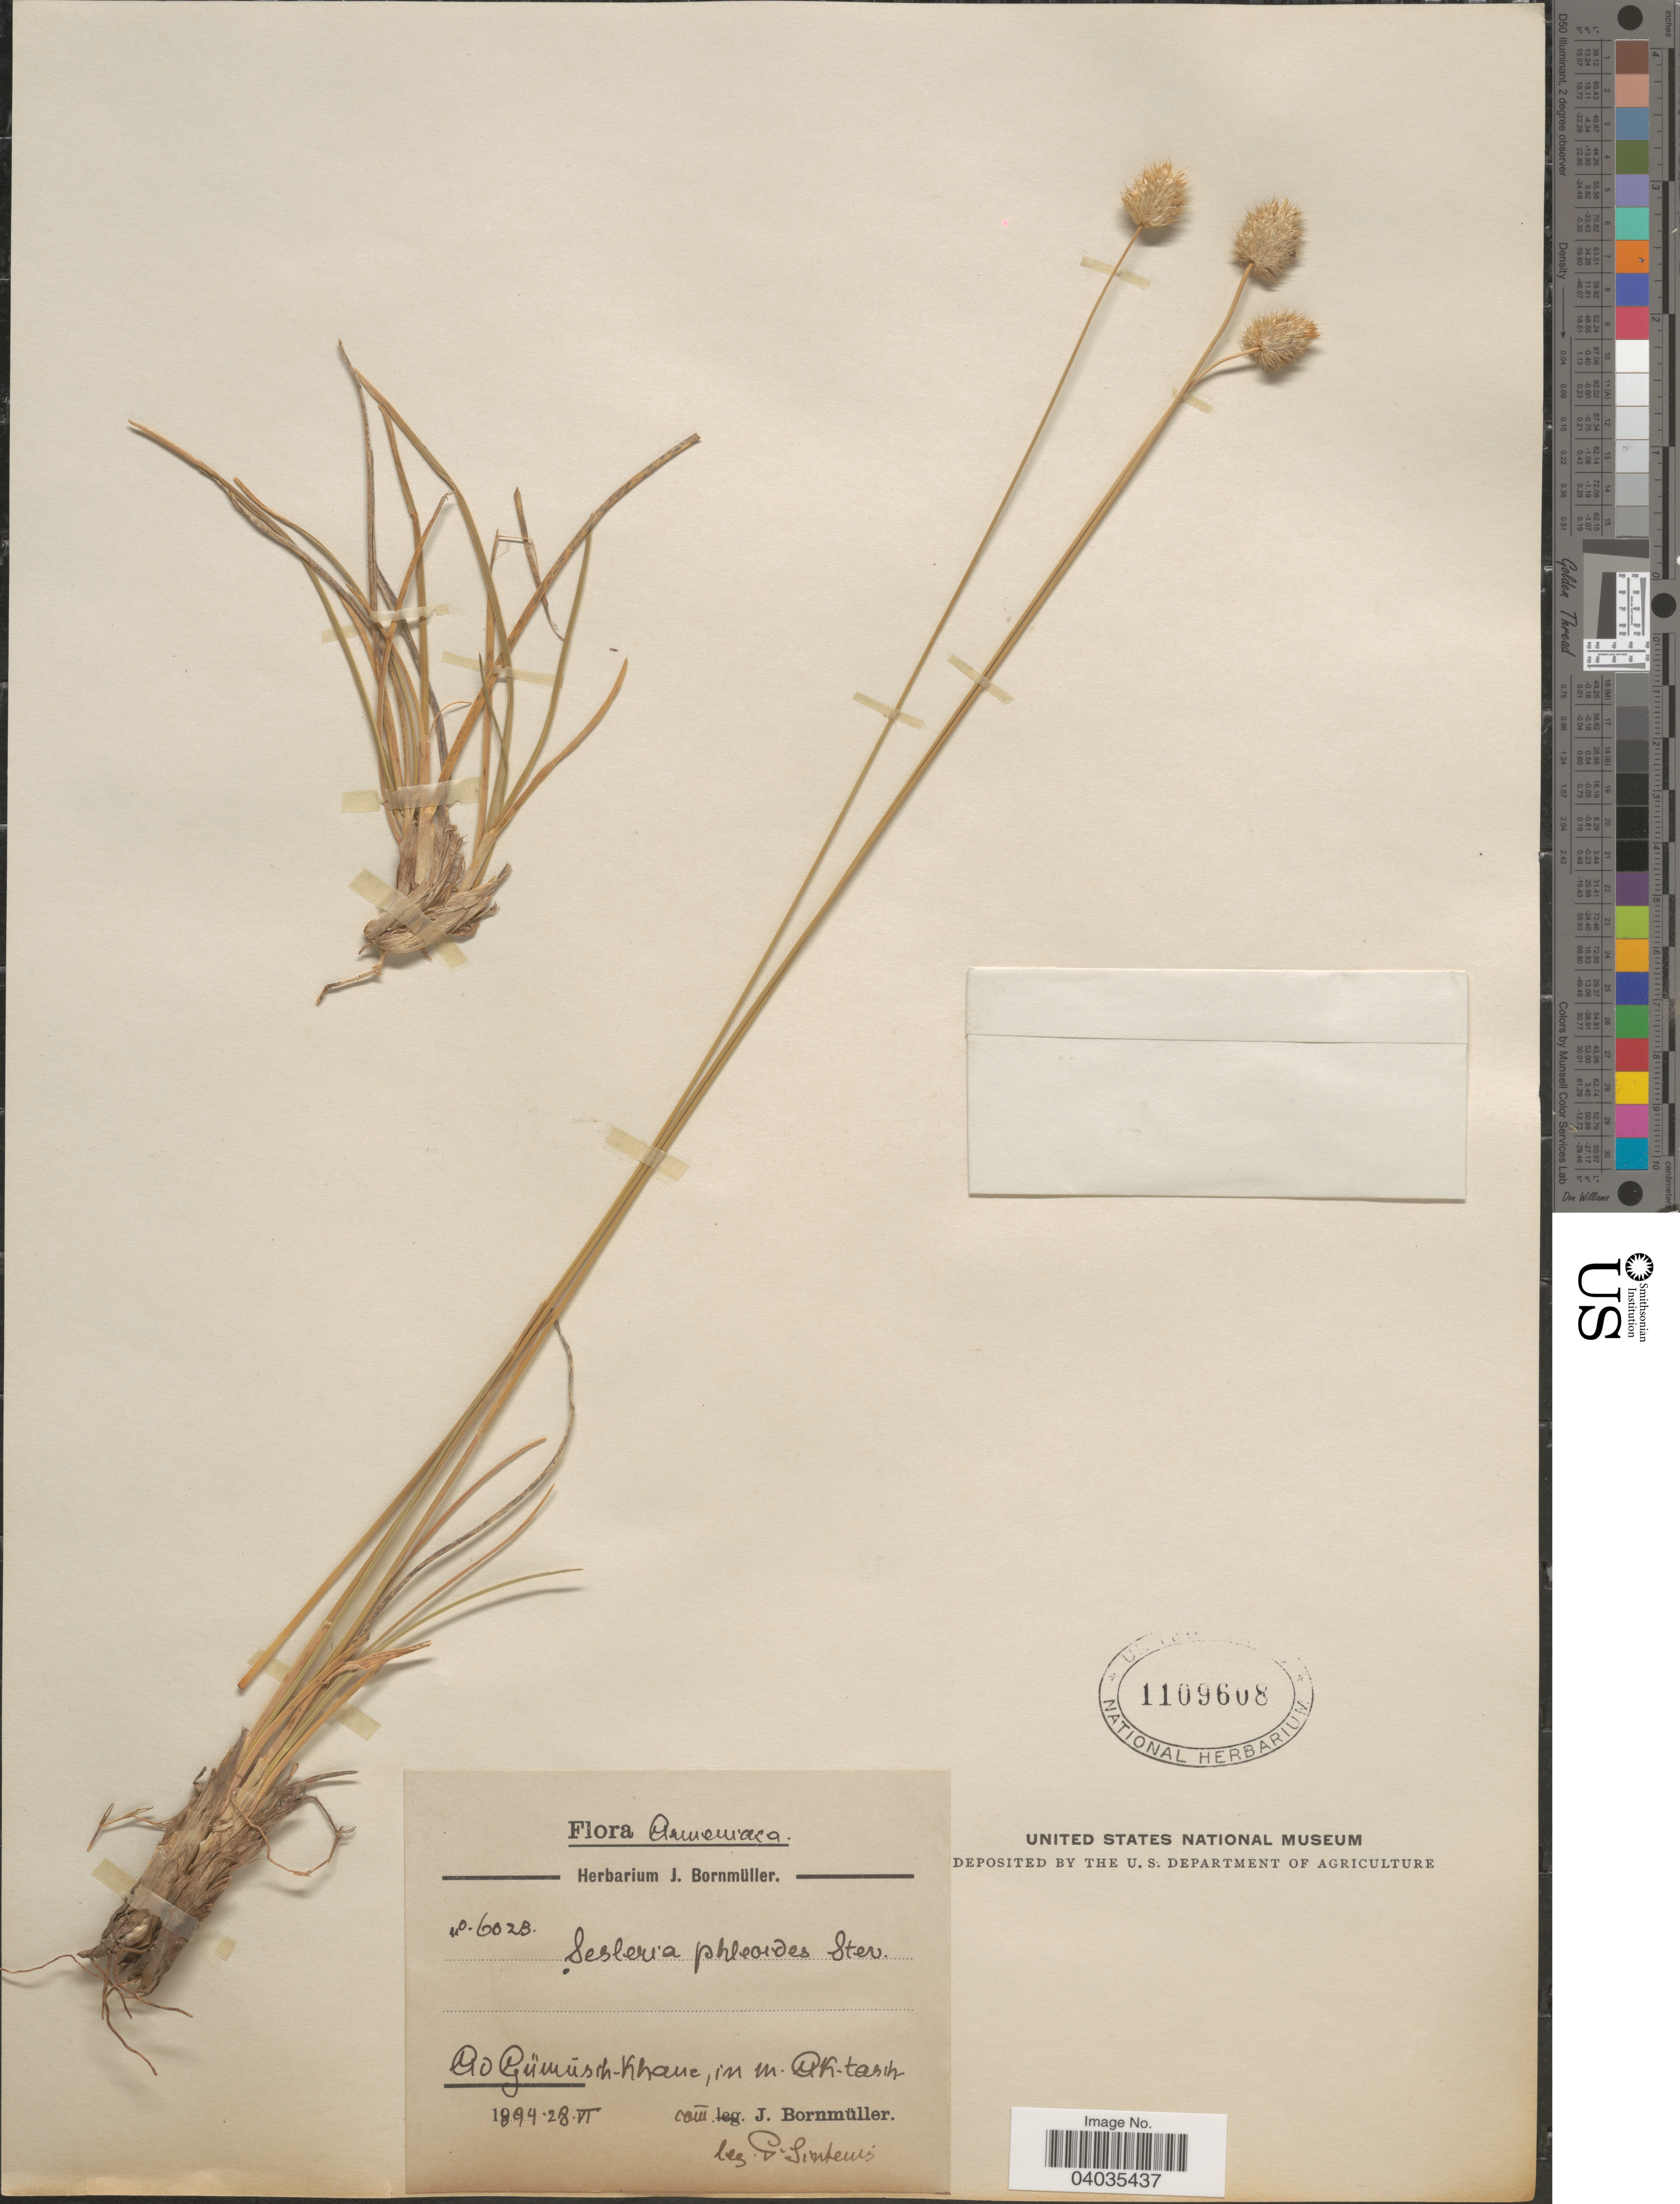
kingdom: Plantae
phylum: Tracheophyta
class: Liliopsida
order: Poales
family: Poaceae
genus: Sesleria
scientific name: Sesleria phleoides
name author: Stev. ex Roem. & Schult.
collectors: P. Sintenis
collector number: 6023*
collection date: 1894-06-28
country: Turkey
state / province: Gumushane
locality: Armeniaca. Go Gümüsh-Khane, in m, Ak-tasih. [interpreted]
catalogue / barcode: US 1109608